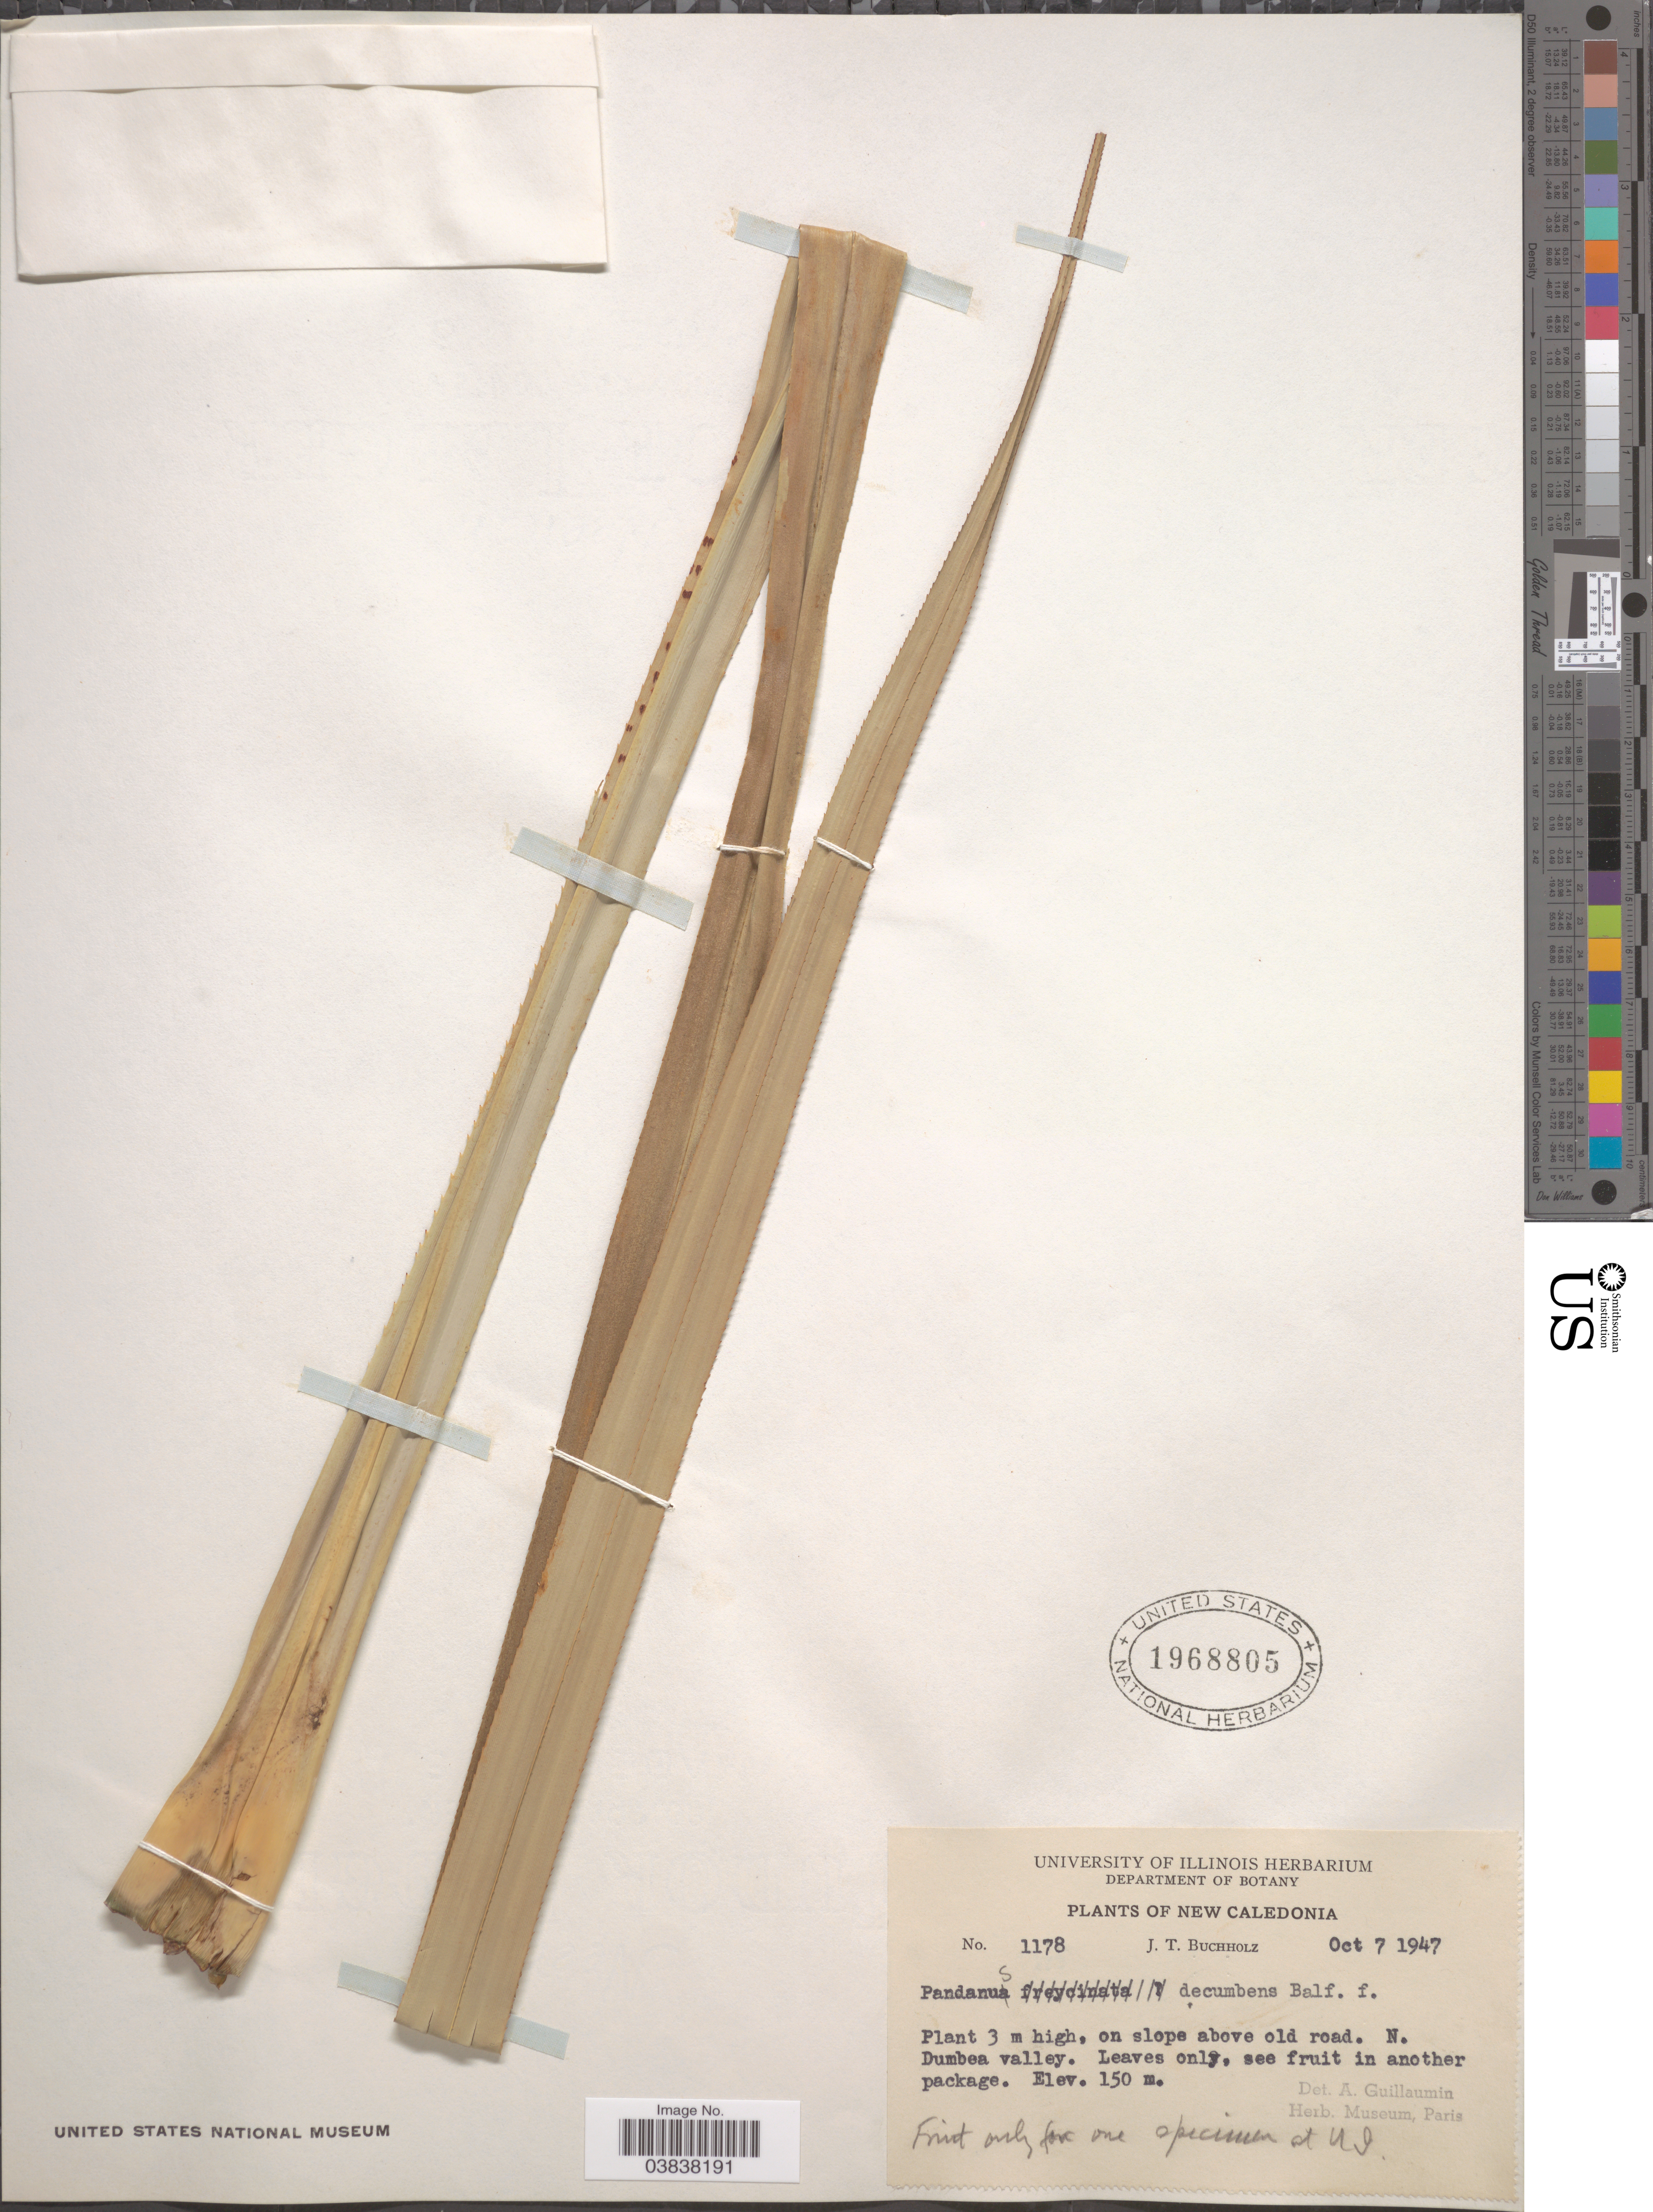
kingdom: Plantae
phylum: Tracheophyta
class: Liliopsida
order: Pandanales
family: Pandanaceae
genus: Pandanus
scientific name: Pandanus decumbens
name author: (Brongn.) Solms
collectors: J. T. Buchholz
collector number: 1178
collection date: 1947-10-07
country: New Caledonia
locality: On slope above old road. N. Dumbea Valley.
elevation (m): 150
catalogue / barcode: US 1968805